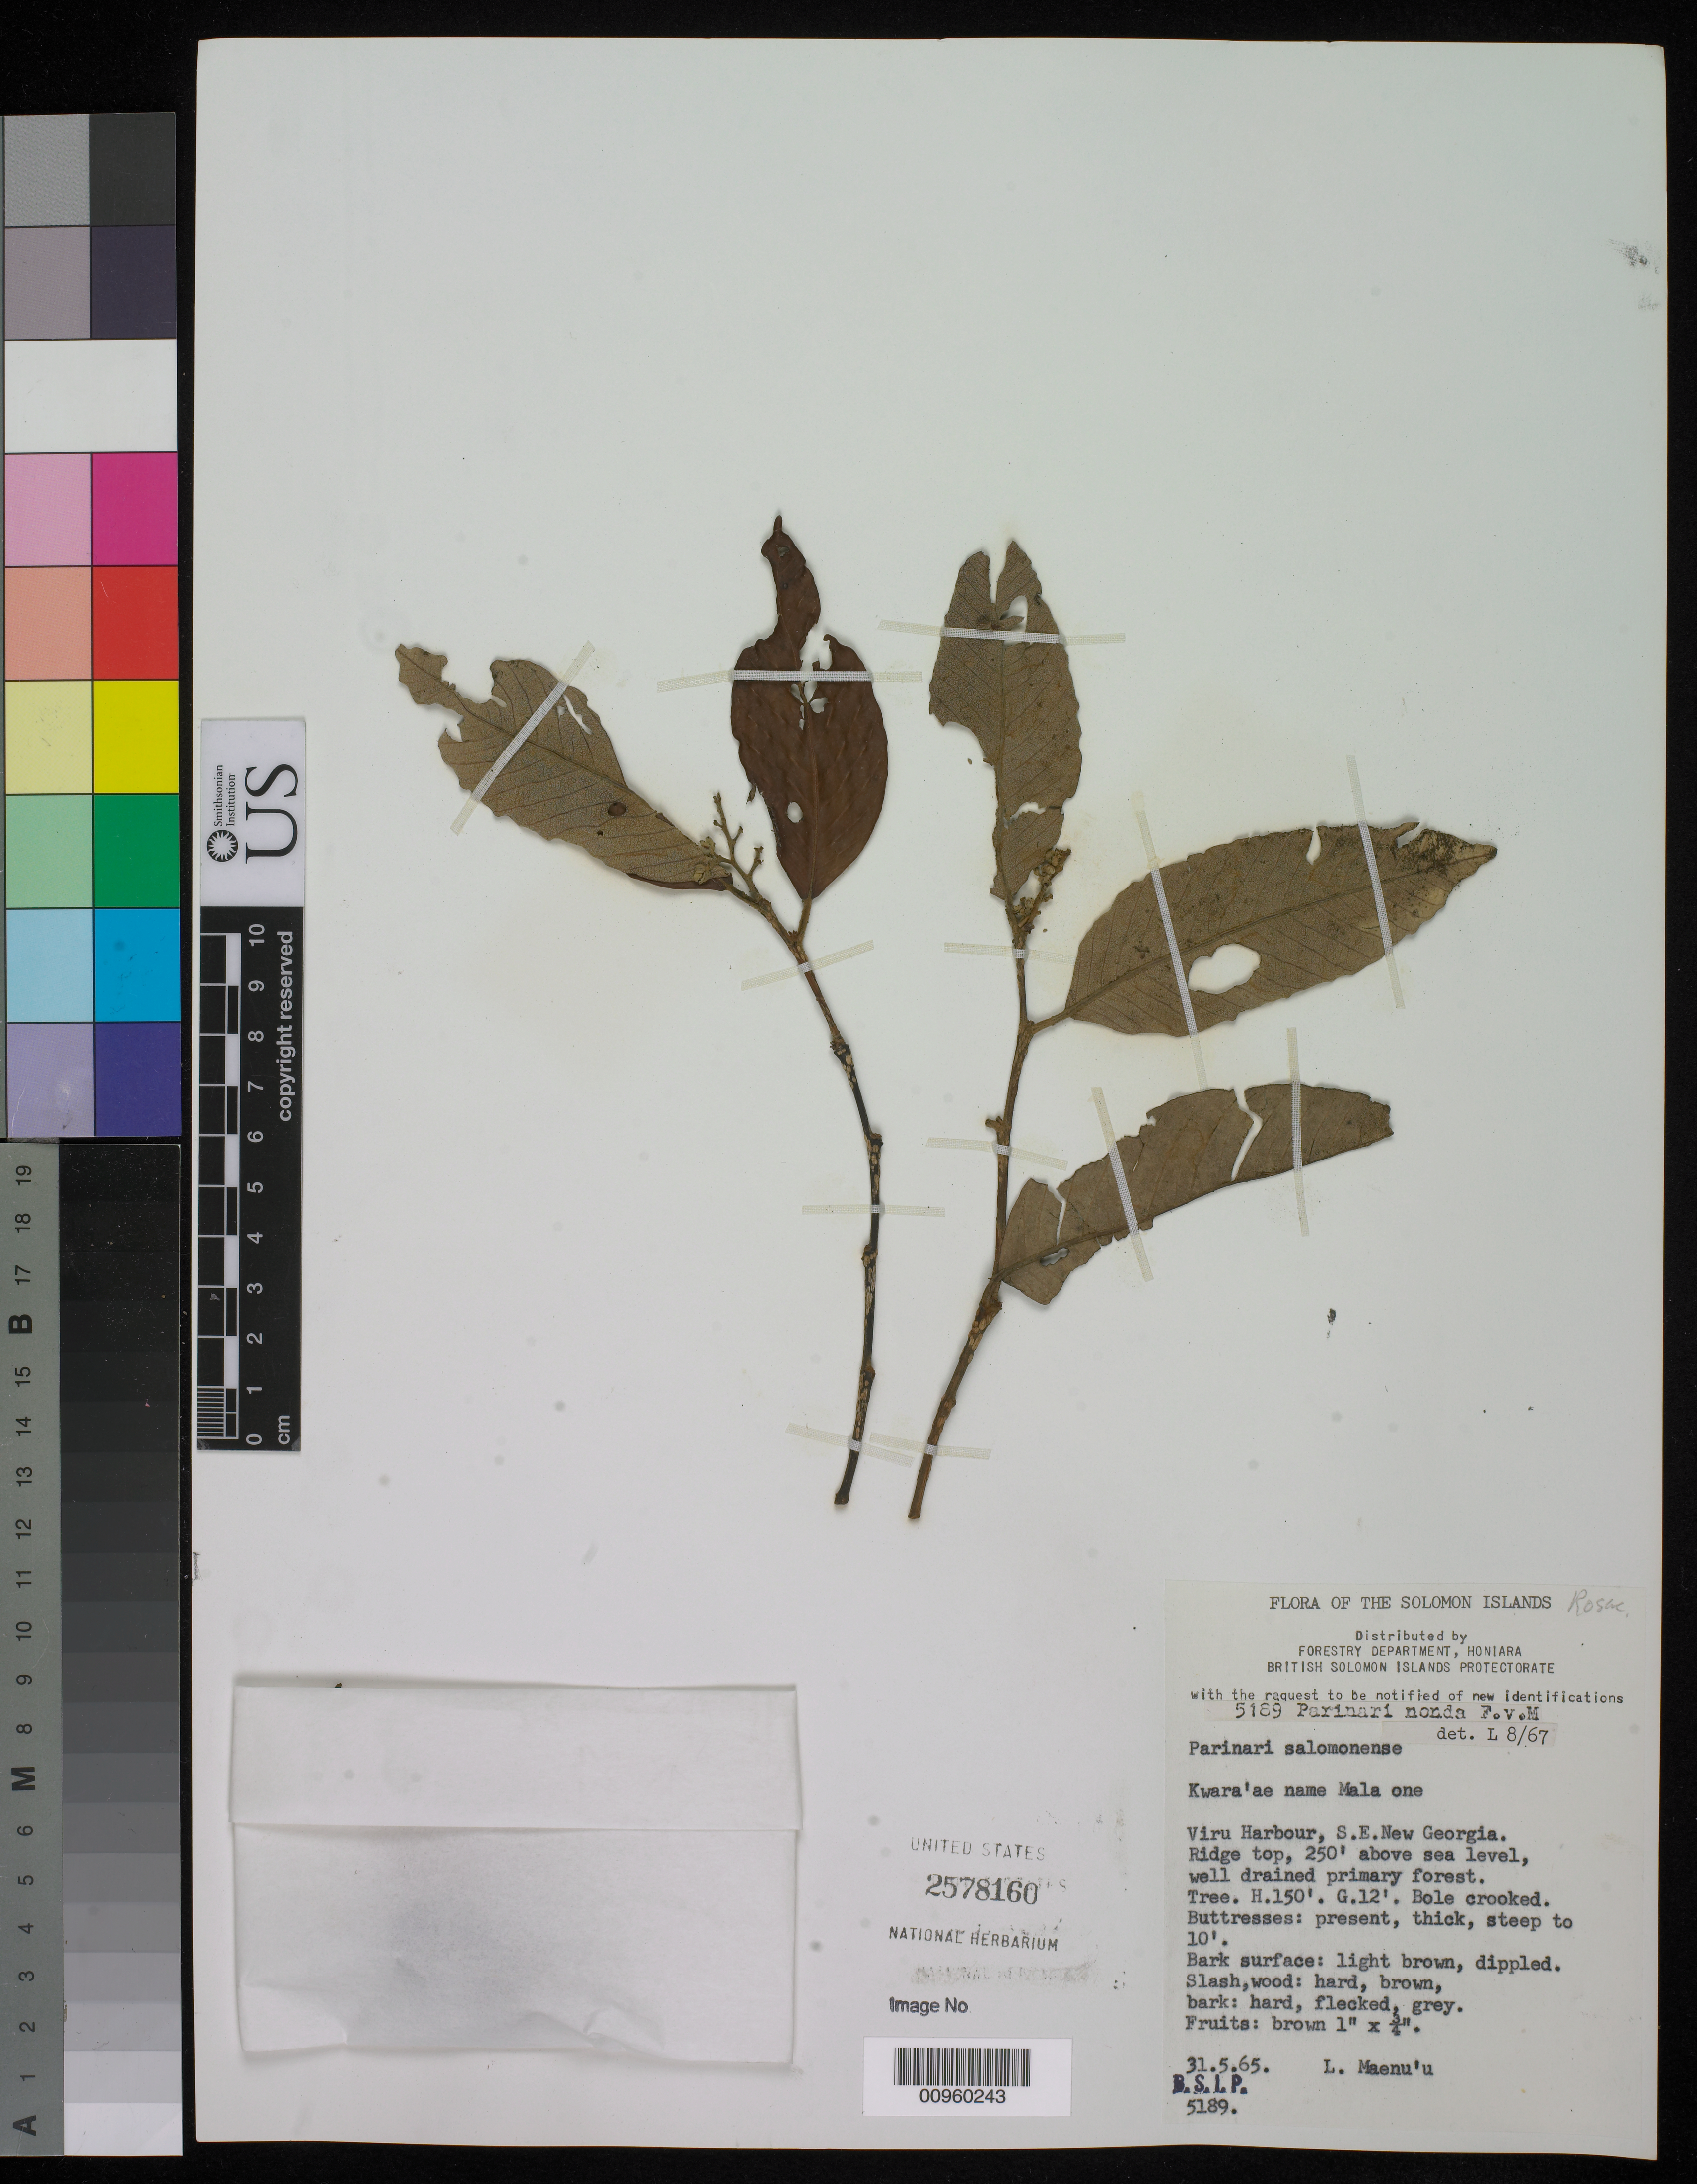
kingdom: Plantae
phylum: Tracheophyta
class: Magnoliopsida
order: Malpighiales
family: Chrysobalanaceae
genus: Parinari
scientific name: Parinari nonda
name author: F. Muell. ex Benth.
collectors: L. Maenu'u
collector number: BSIP 5189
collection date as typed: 31 May 1965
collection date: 1965-05-31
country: Solomon Islands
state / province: Western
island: New Georgia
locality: Viru harbour, SE new georgia. Ridge top, well drained primary forest.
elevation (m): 76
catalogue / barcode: US 2578160